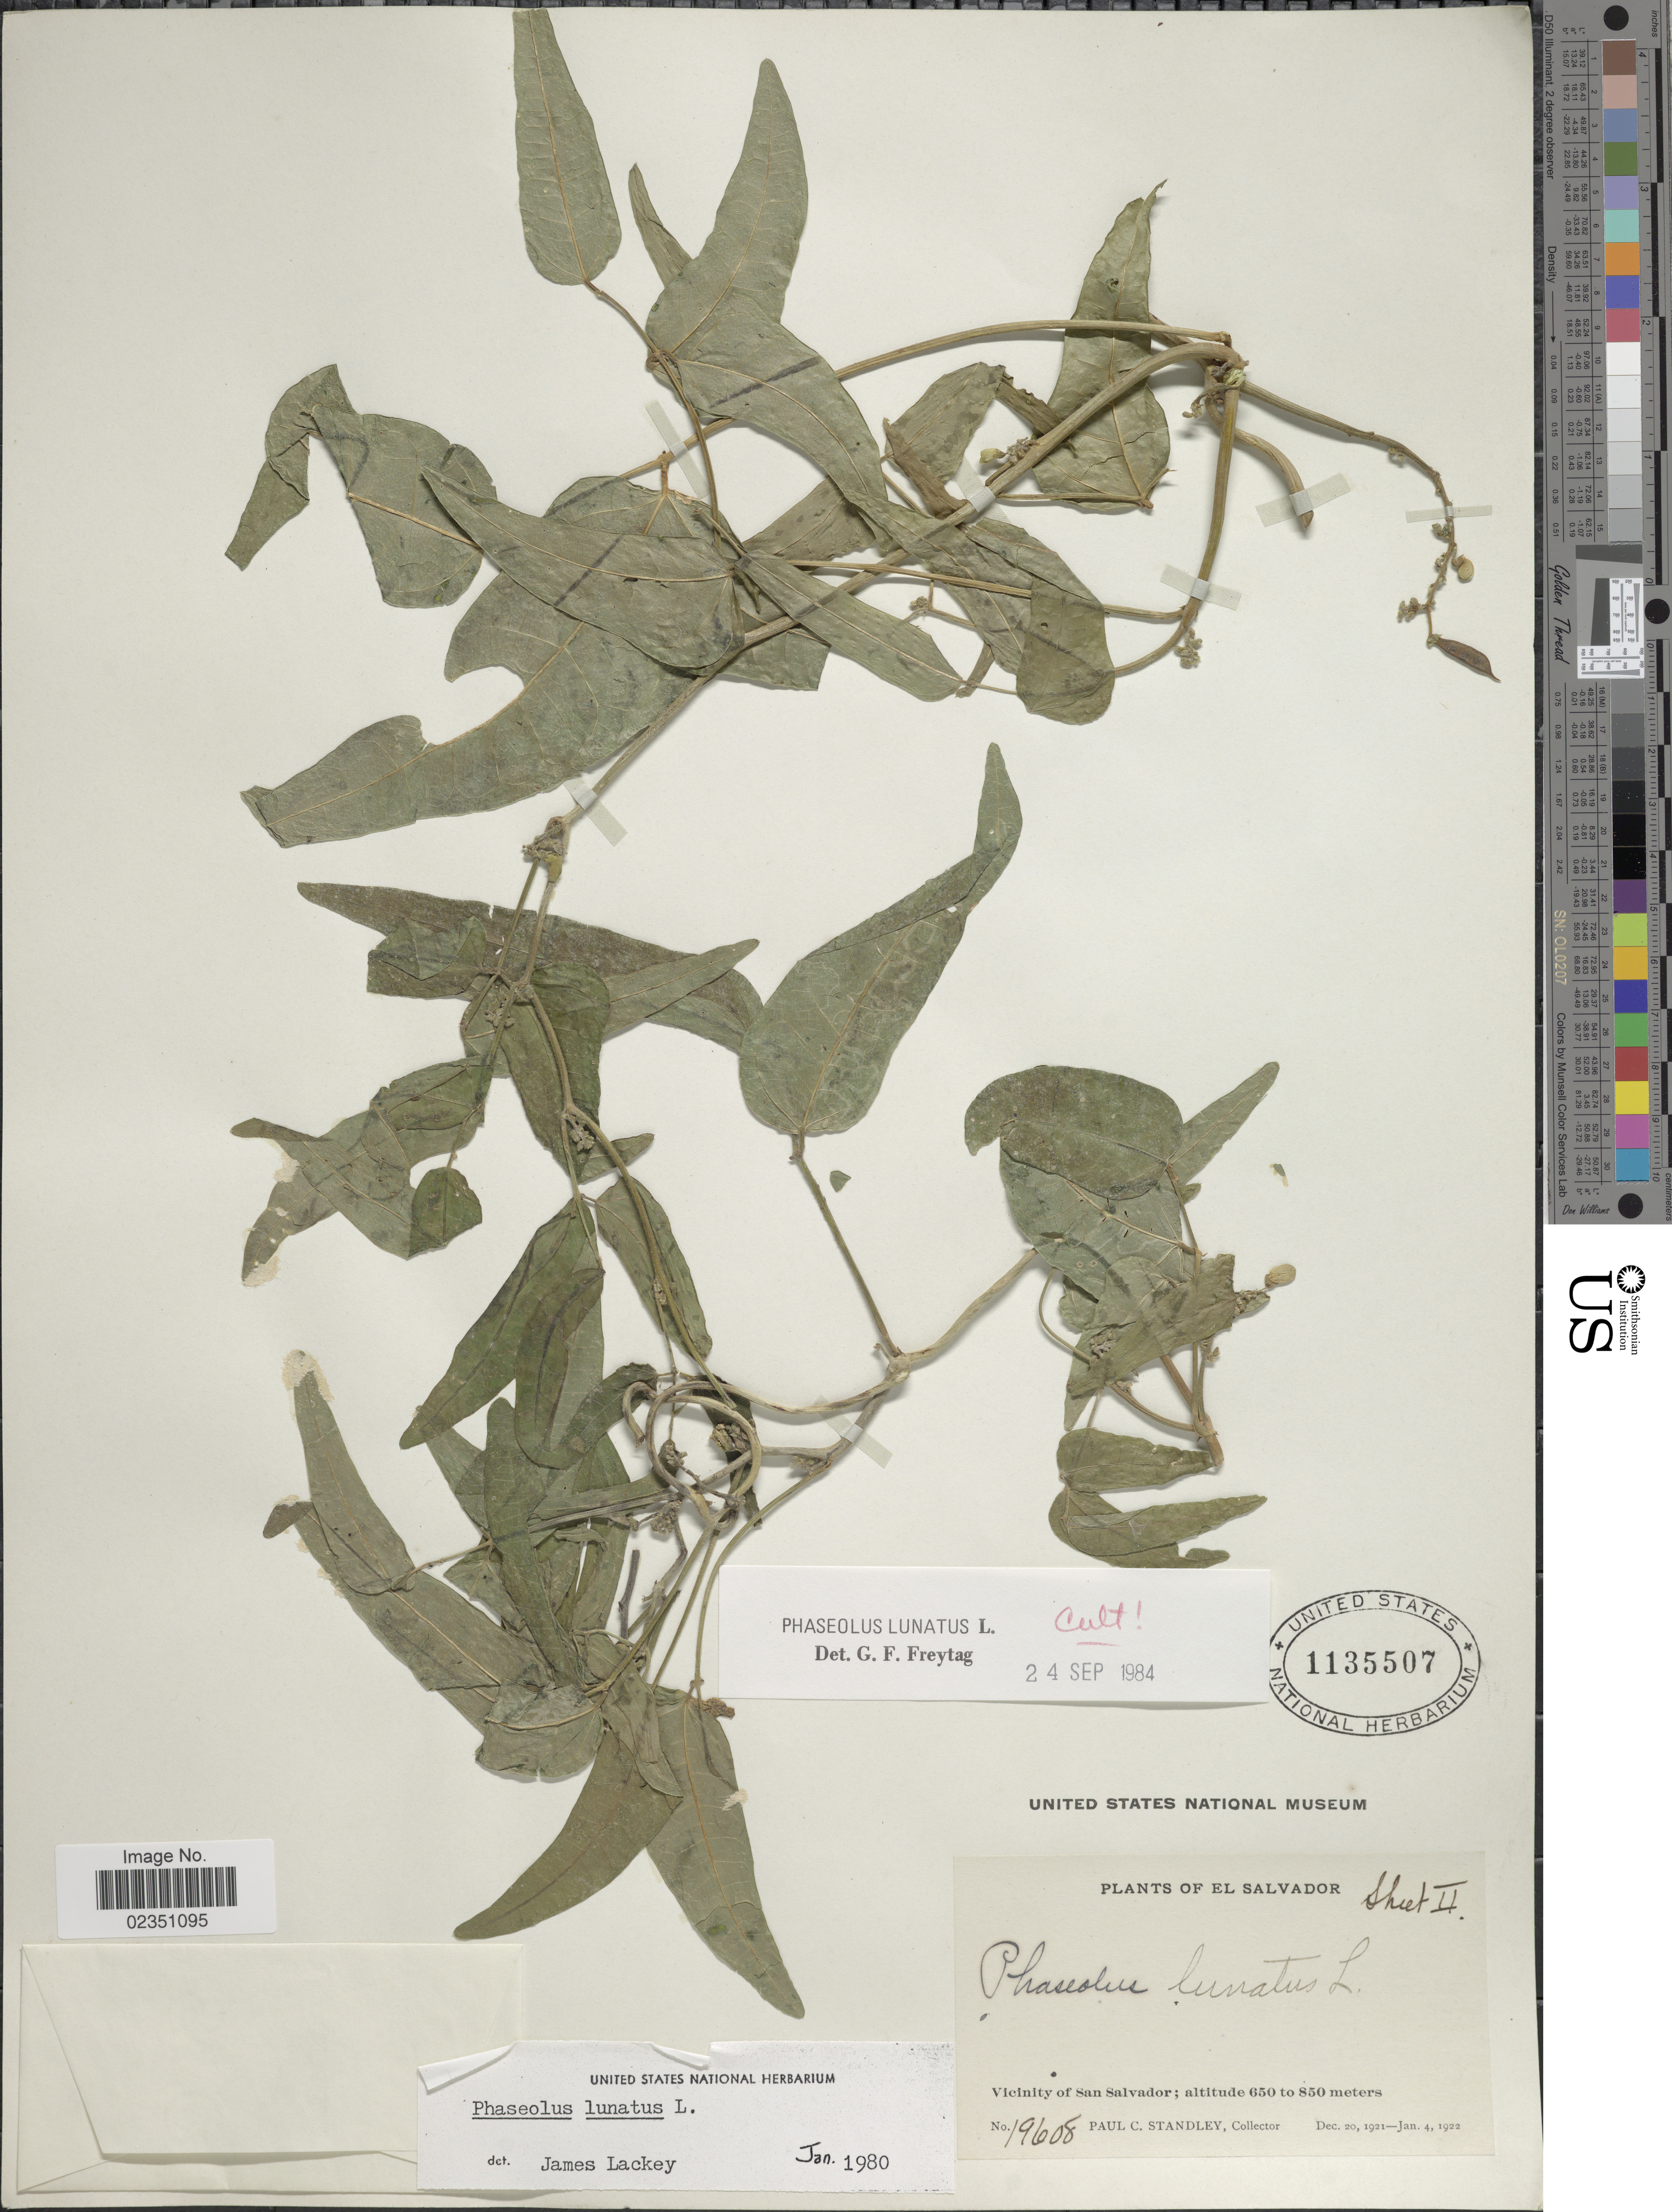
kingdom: Plantae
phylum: Tracheophyta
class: Magnoliopsida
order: Fabales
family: Fabaceae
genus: Phaseolus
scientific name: Phaseolus lunatus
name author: L.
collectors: P. C. Standley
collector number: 19608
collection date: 1921-12-20/1922-01-04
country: El Salvador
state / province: San Salvador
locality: Vicinity of San Salvador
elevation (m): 650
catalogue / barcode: US 1135507